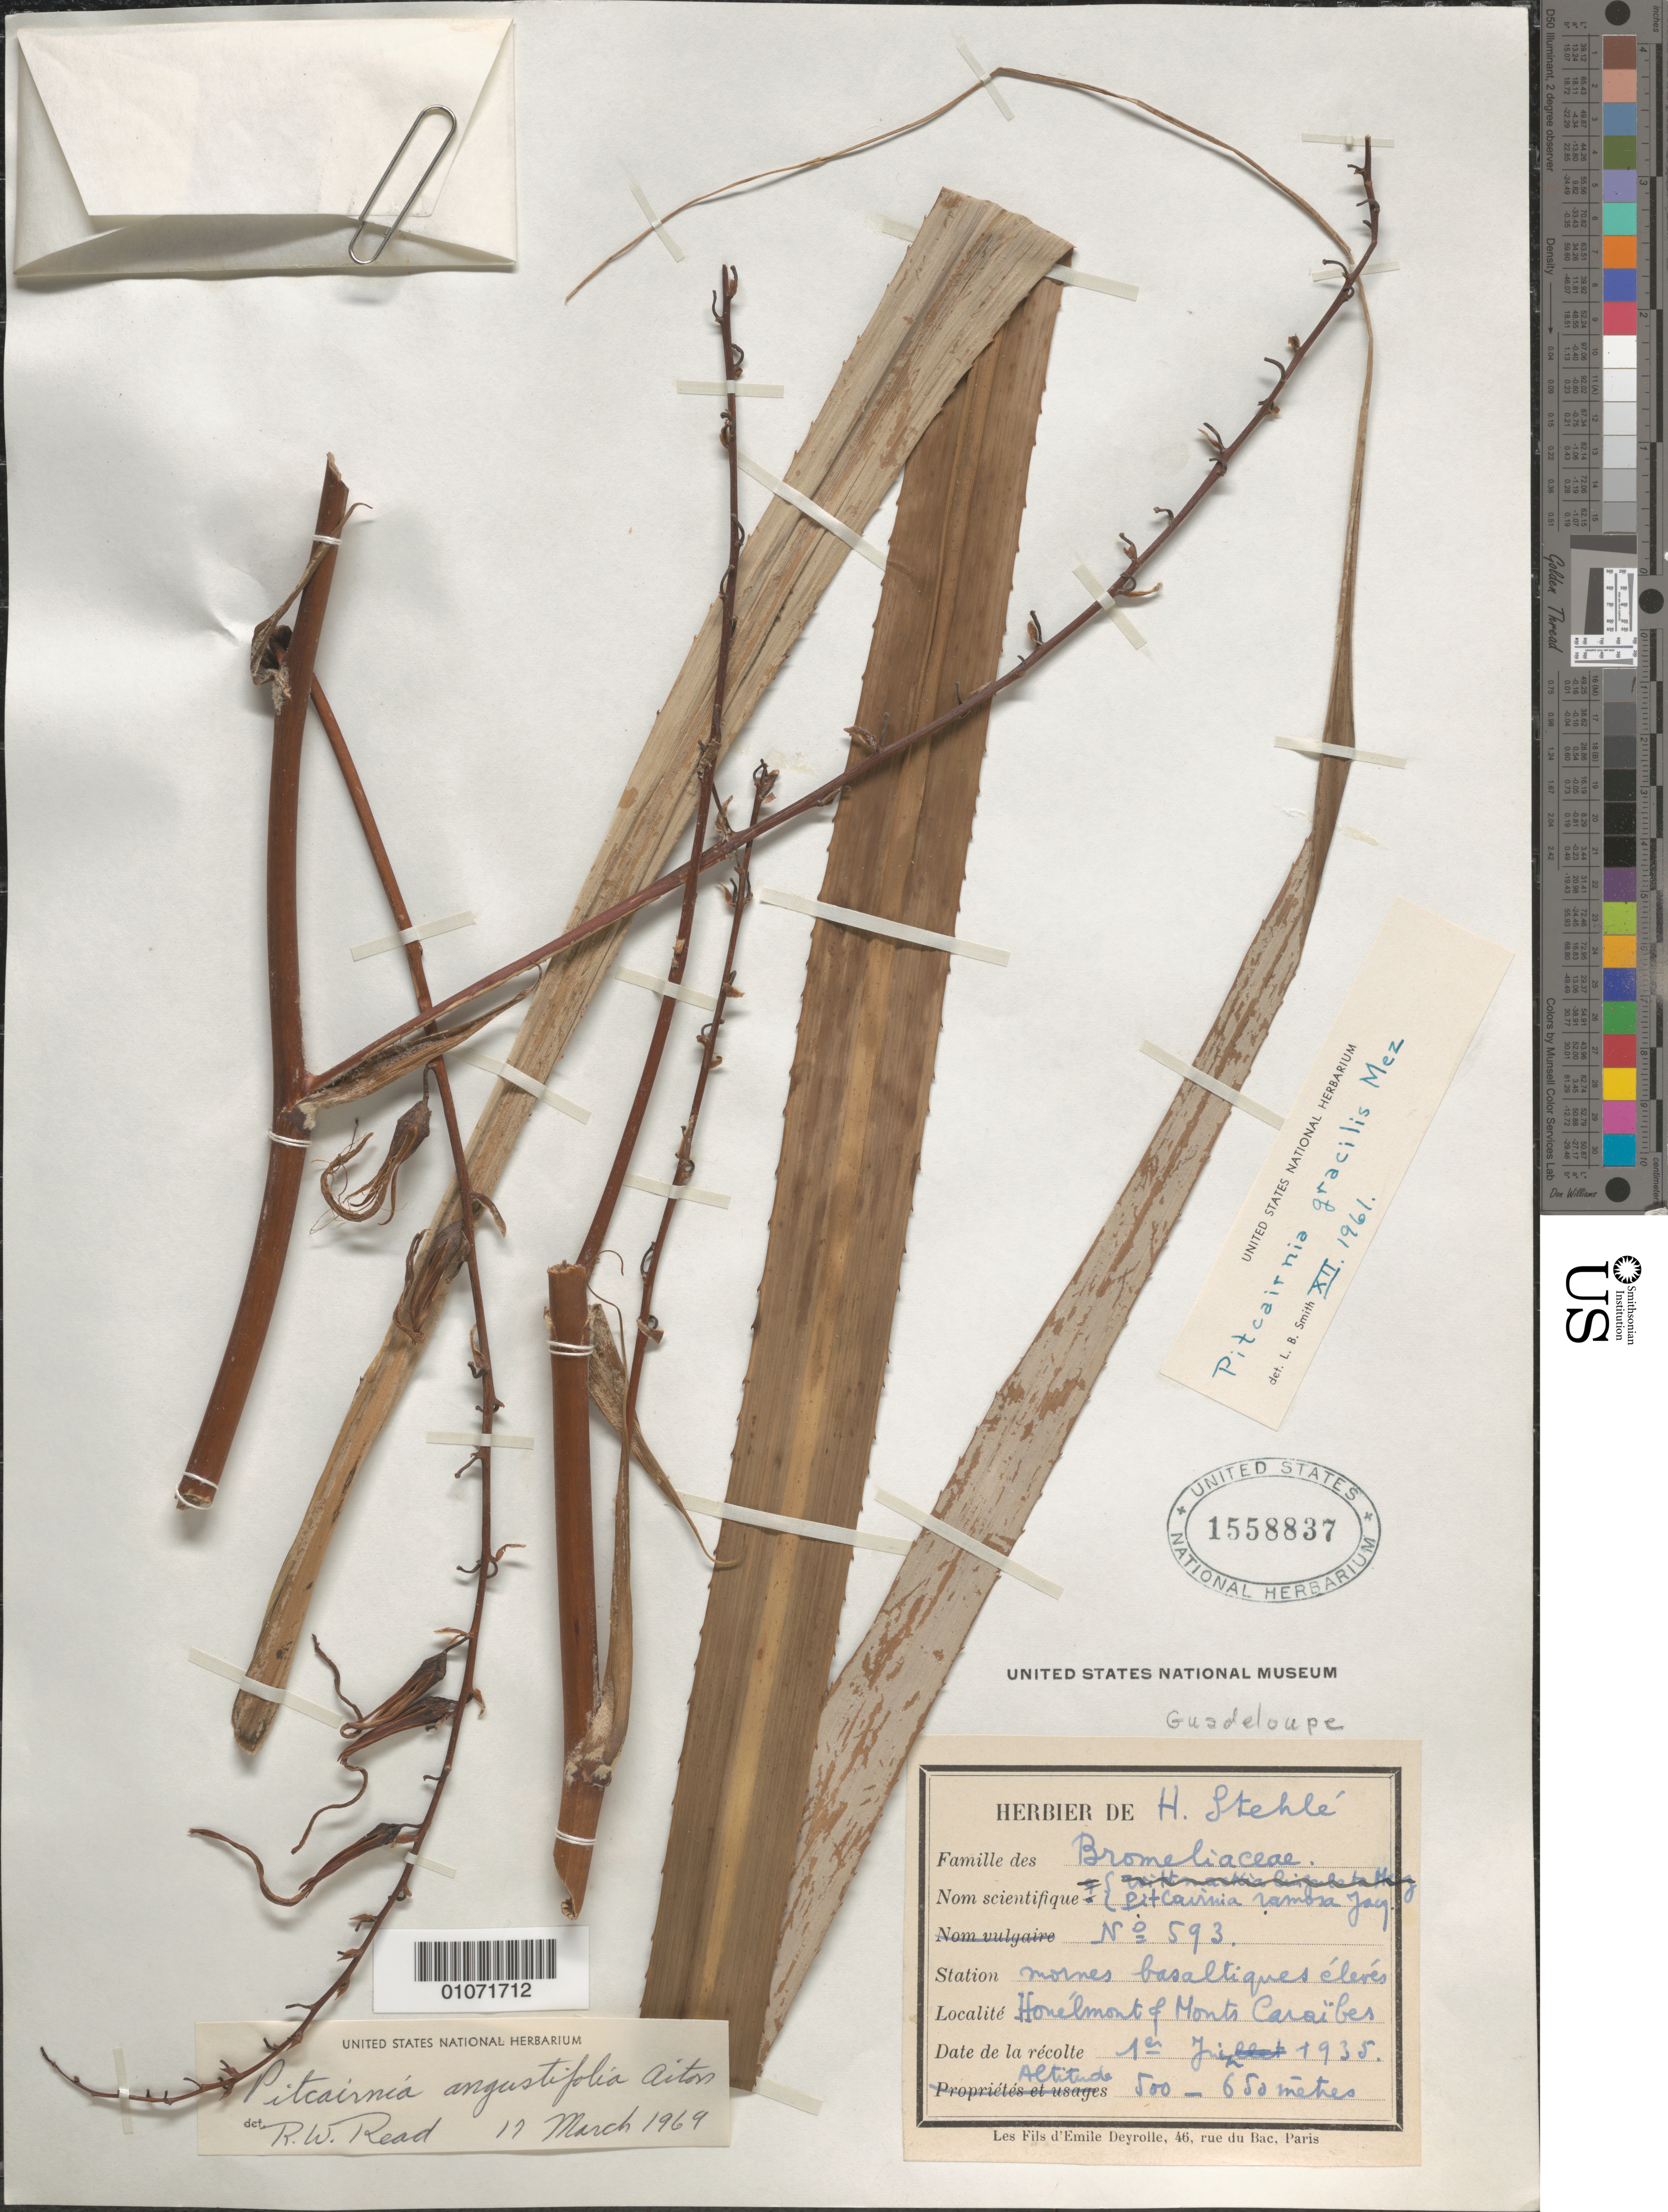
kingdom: Plantae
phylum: Tracheophyta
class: Liliopsida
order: Poales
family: Bromeliaceae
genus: Pitcairnia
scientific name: Pitcairnia angustifolia var. angustifolia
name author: Sol. ex Aiton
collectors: H. Stehlé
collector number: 593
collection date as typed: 01 Jul 1935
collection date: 1935-07-01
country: Guadeloupe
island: Basse Terre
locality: Honelmont de Mont Careibis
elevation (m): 500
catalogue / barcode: US 1558837